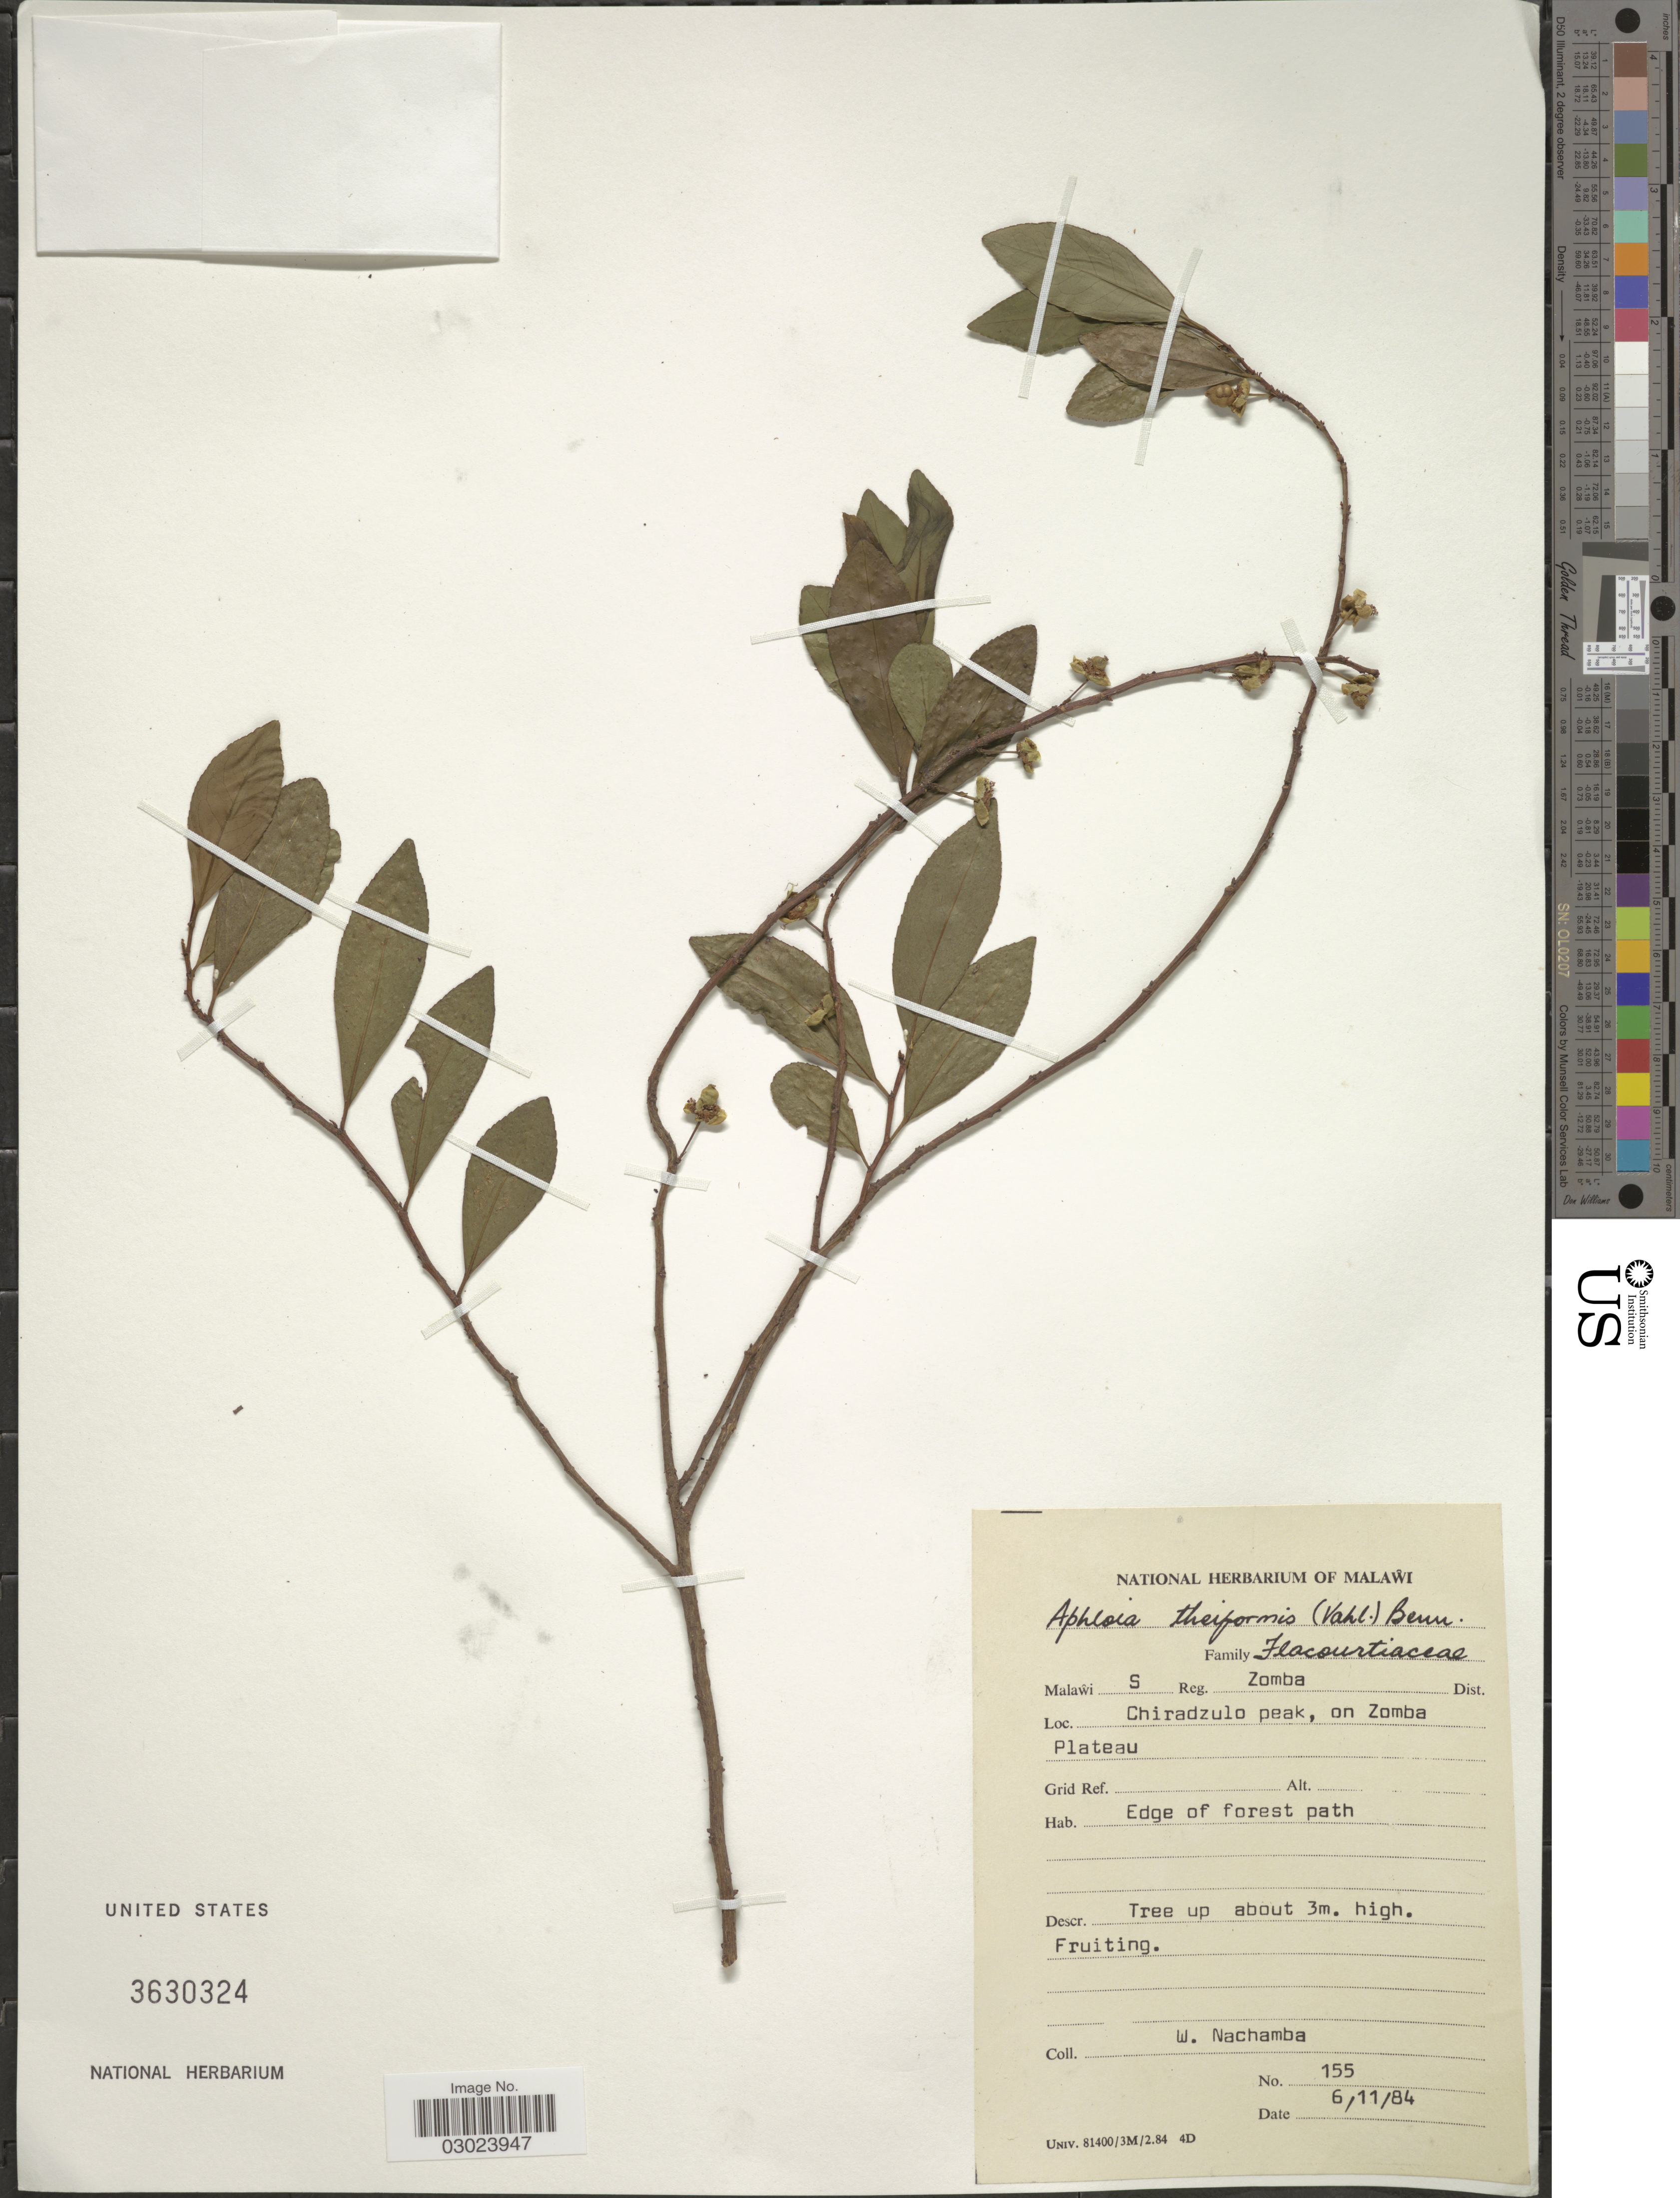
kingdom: Plantae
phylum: Tracheophyta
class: Magnoliopsida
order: Crossosomatales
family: Aphloiaceae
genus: Aphloia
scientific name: Aphloia theiformis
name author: (Vahl) Benn.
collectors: W. Nachamba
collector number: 155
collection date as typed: Transcribed d/m/y: 6/11/84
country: Malawi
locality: Malawi S Reg. Zomba Dist. Chiradzulo peak, on Zomba Plateau.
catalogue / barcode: US 3630324